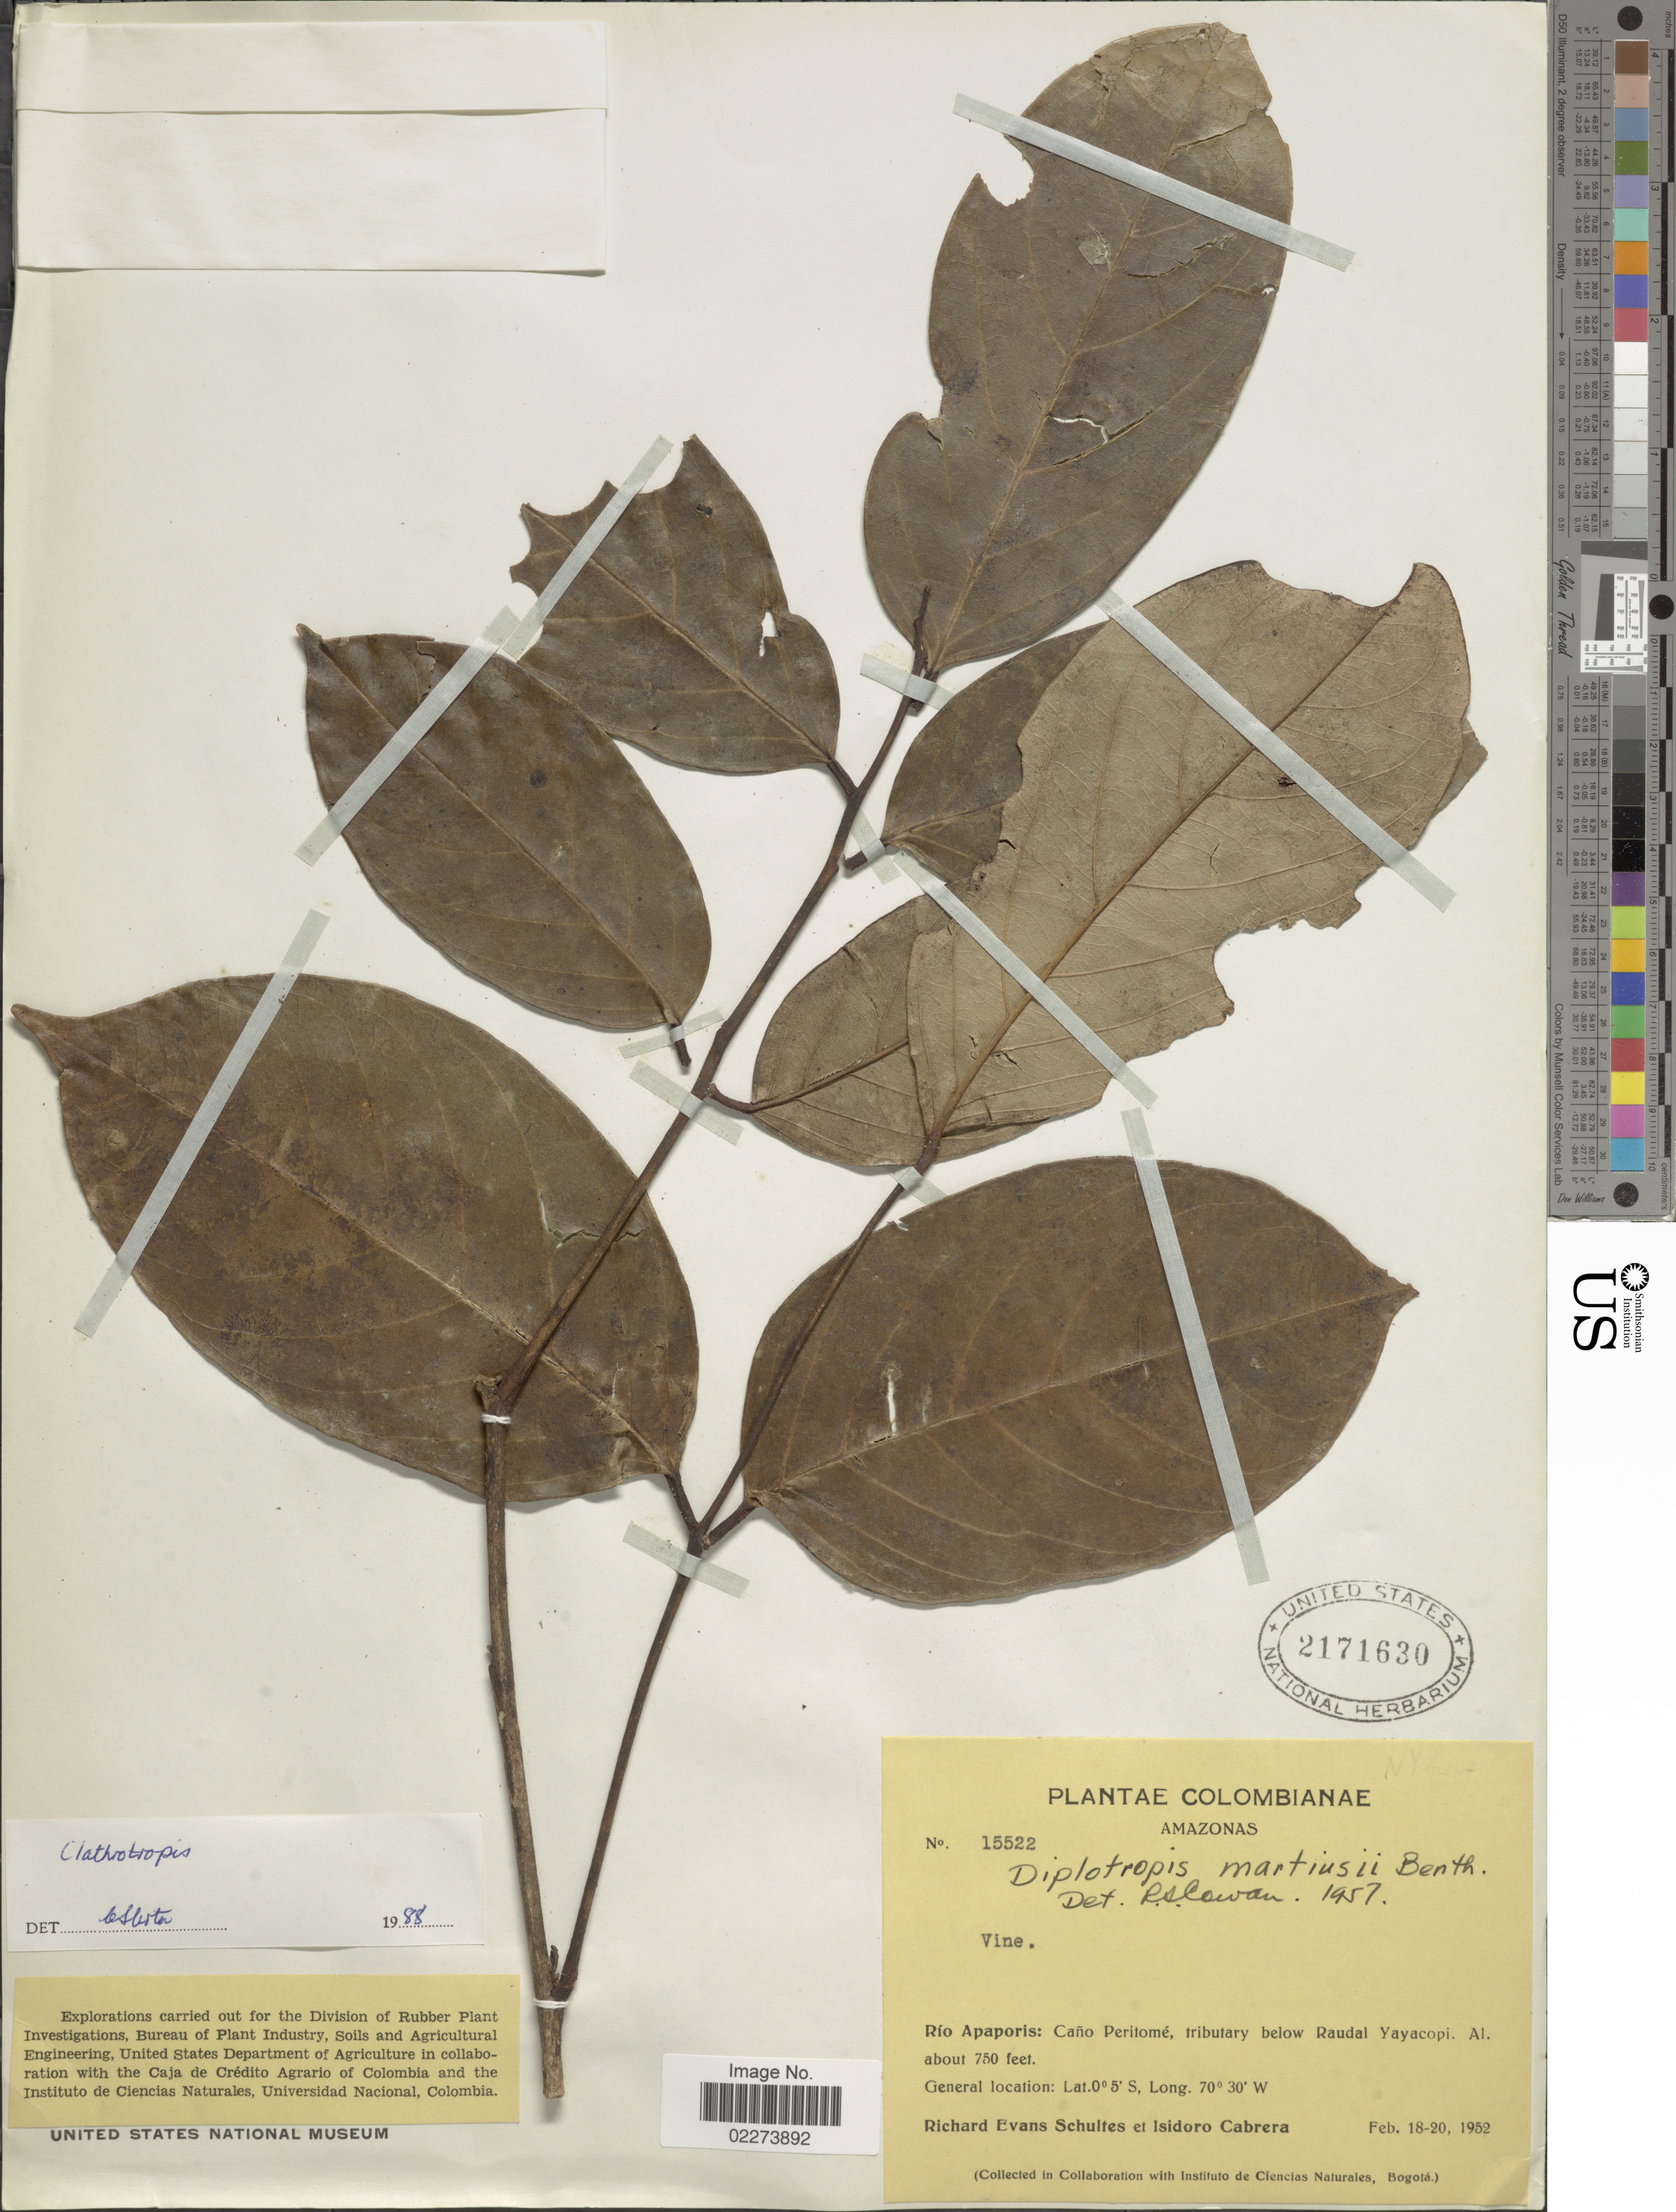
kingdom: Plantae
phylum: Tracheophyta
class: Magnoliopsida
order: Fabales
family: Fabaceae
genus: Clathrotropis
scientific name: Clathrotropis sp.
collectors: R. E. Schultes & I. Cabrera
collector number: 15522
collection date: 1952-02-18/1952-02-20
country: Colombia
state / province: Amazônas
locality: Amazonas, Rio Apaporis: Cano Peritome, tributary below Raudal yayacopi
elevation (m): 229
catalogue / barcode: US 2171630